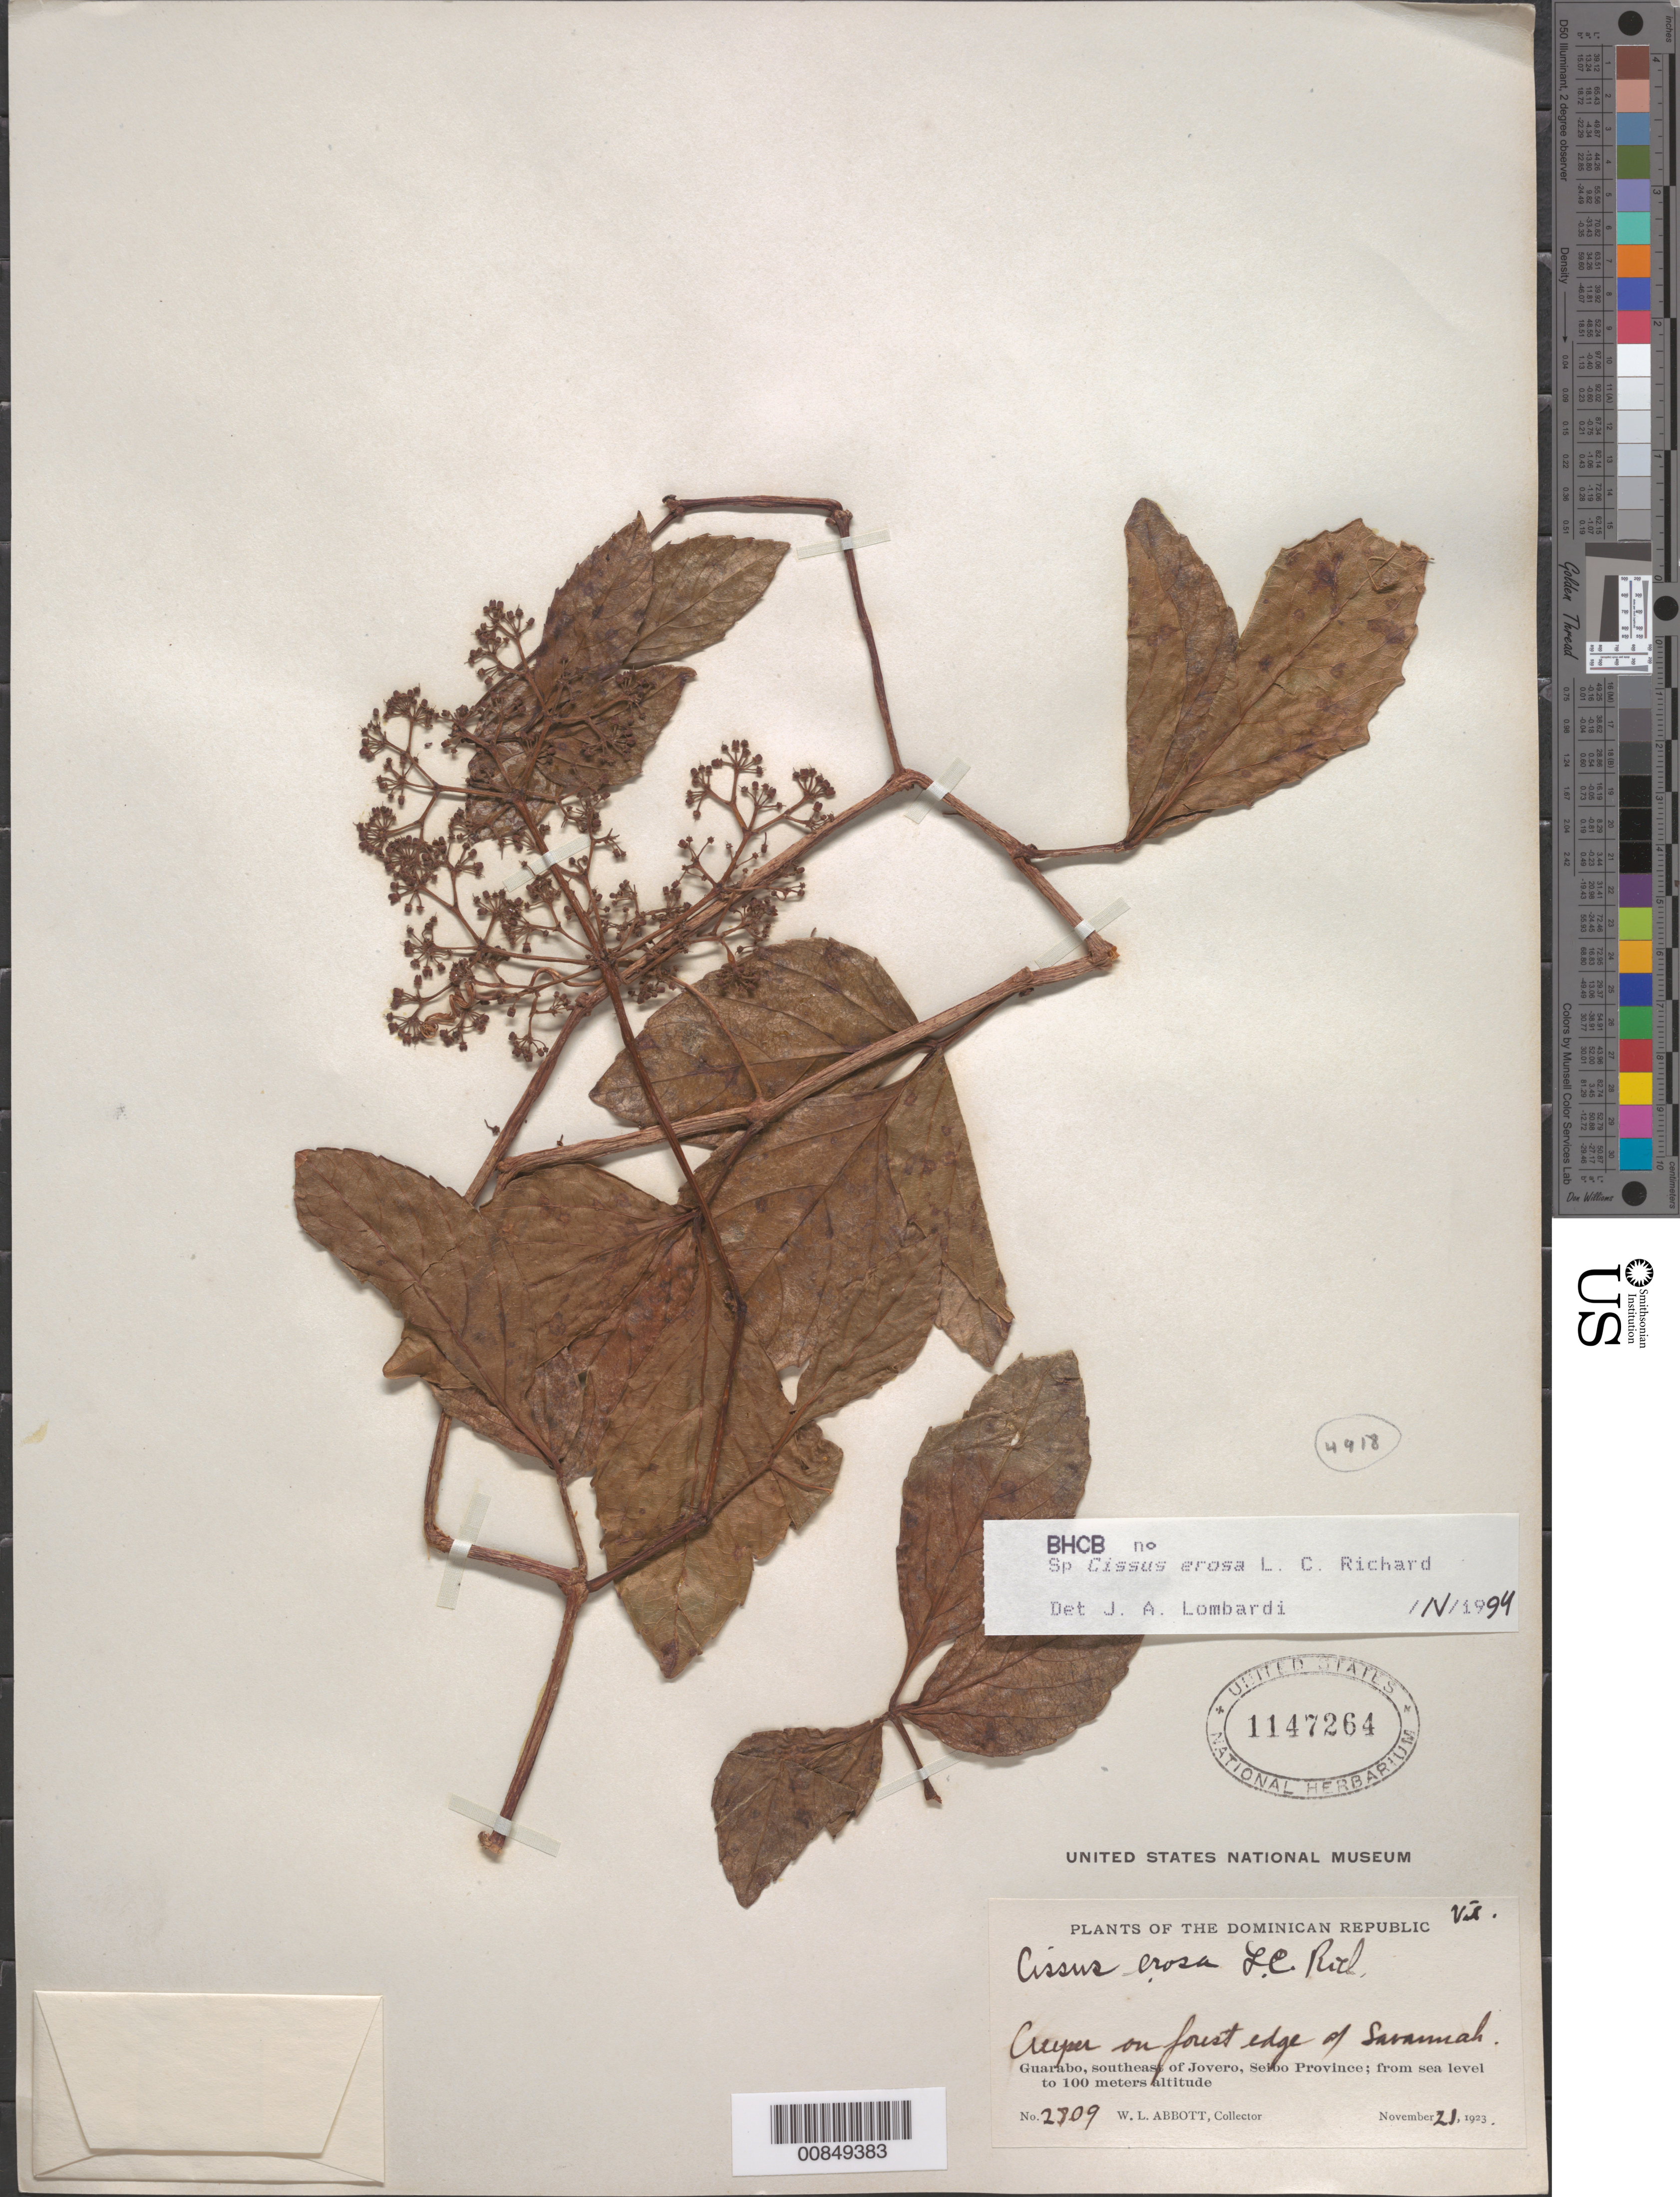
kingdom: Plantae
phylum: Tracheophyta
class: Magnoliopsida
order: Vitales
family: Vitaceae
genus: Cissus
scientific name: Cissus erosa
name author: Rich.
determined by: Lombardi, Julio A.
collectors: W. L. Abbott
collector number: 2809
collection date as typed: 21 Nov 1923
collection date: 1923-11-21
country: Dominican Republic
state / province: El Seibo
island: Hispaniola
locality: Guarabo, southeast of Jovero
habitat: Forest edge of savannah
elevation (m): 0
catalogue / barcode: US 1147264